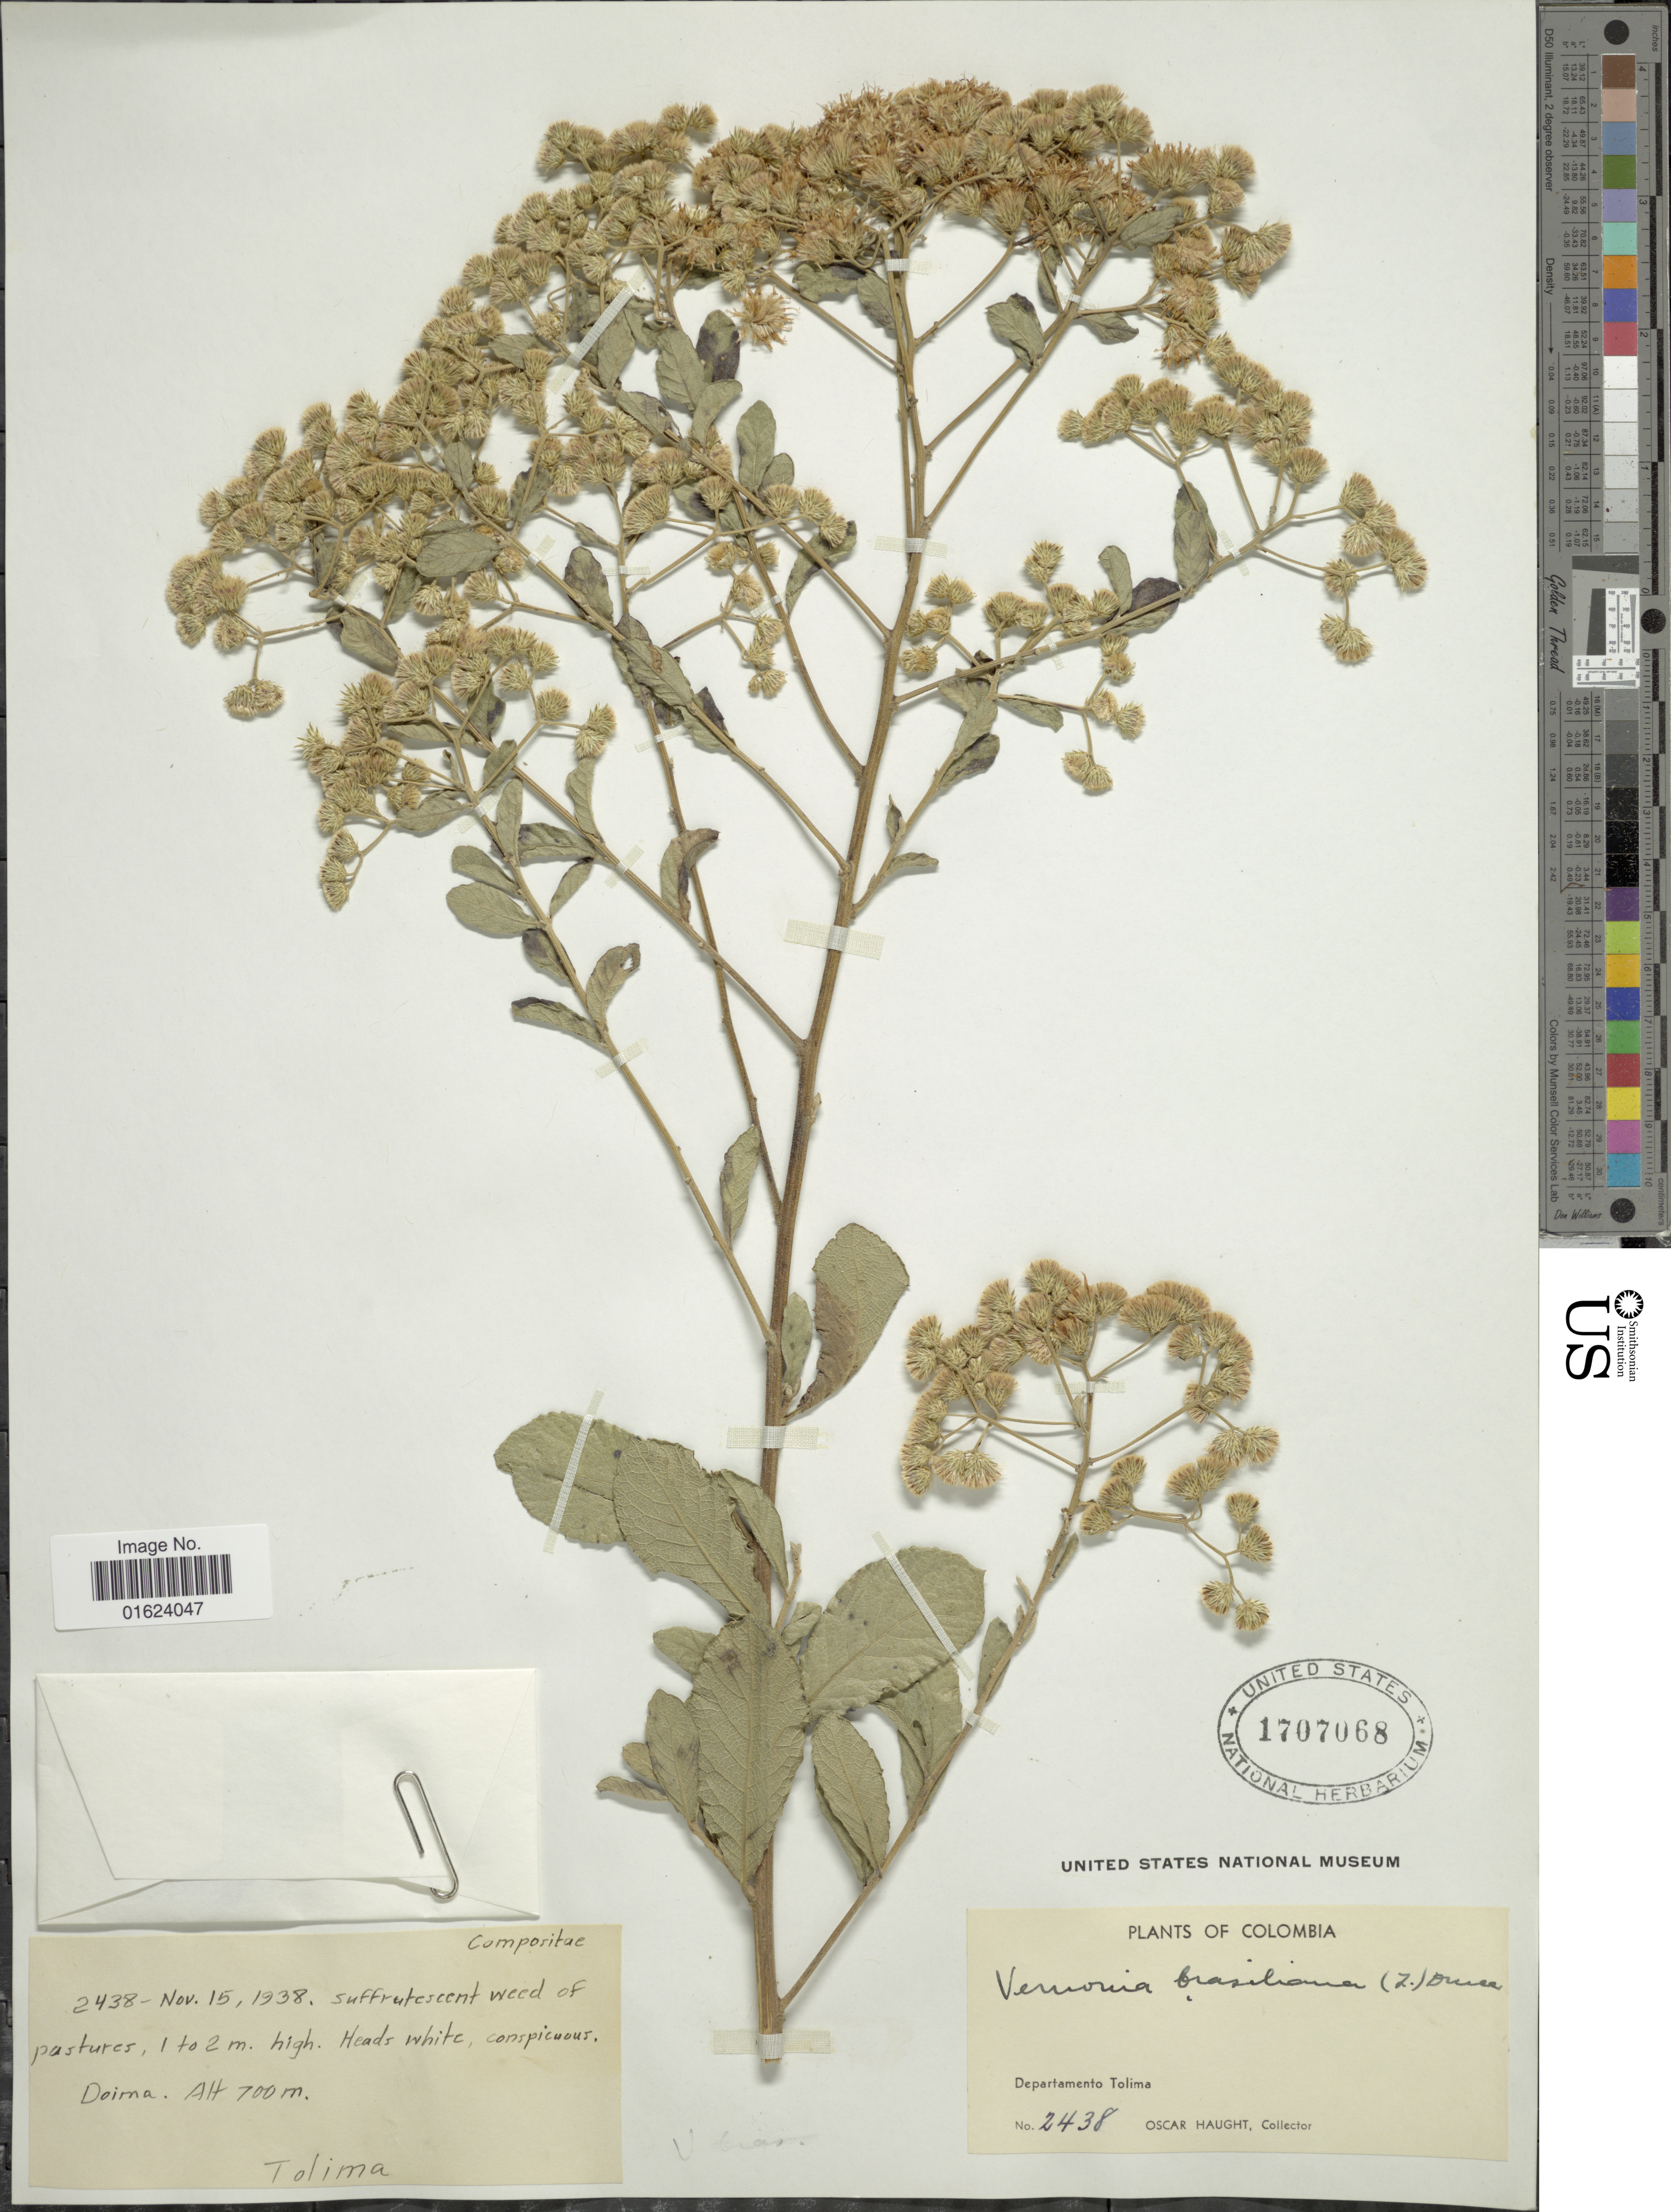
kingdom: Plantae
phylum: Tracheophyta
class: Magnoliopsida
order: Asterales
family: Asteraceae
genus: Vernonia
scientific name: Vernonia brasiliana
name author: (L.) Druce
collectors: O. Haught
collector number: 2438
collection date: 1938-11-15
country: Colombia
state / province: Tolima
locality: Doima, Departamento Tolima.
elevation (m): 700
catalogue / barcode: US 1707068